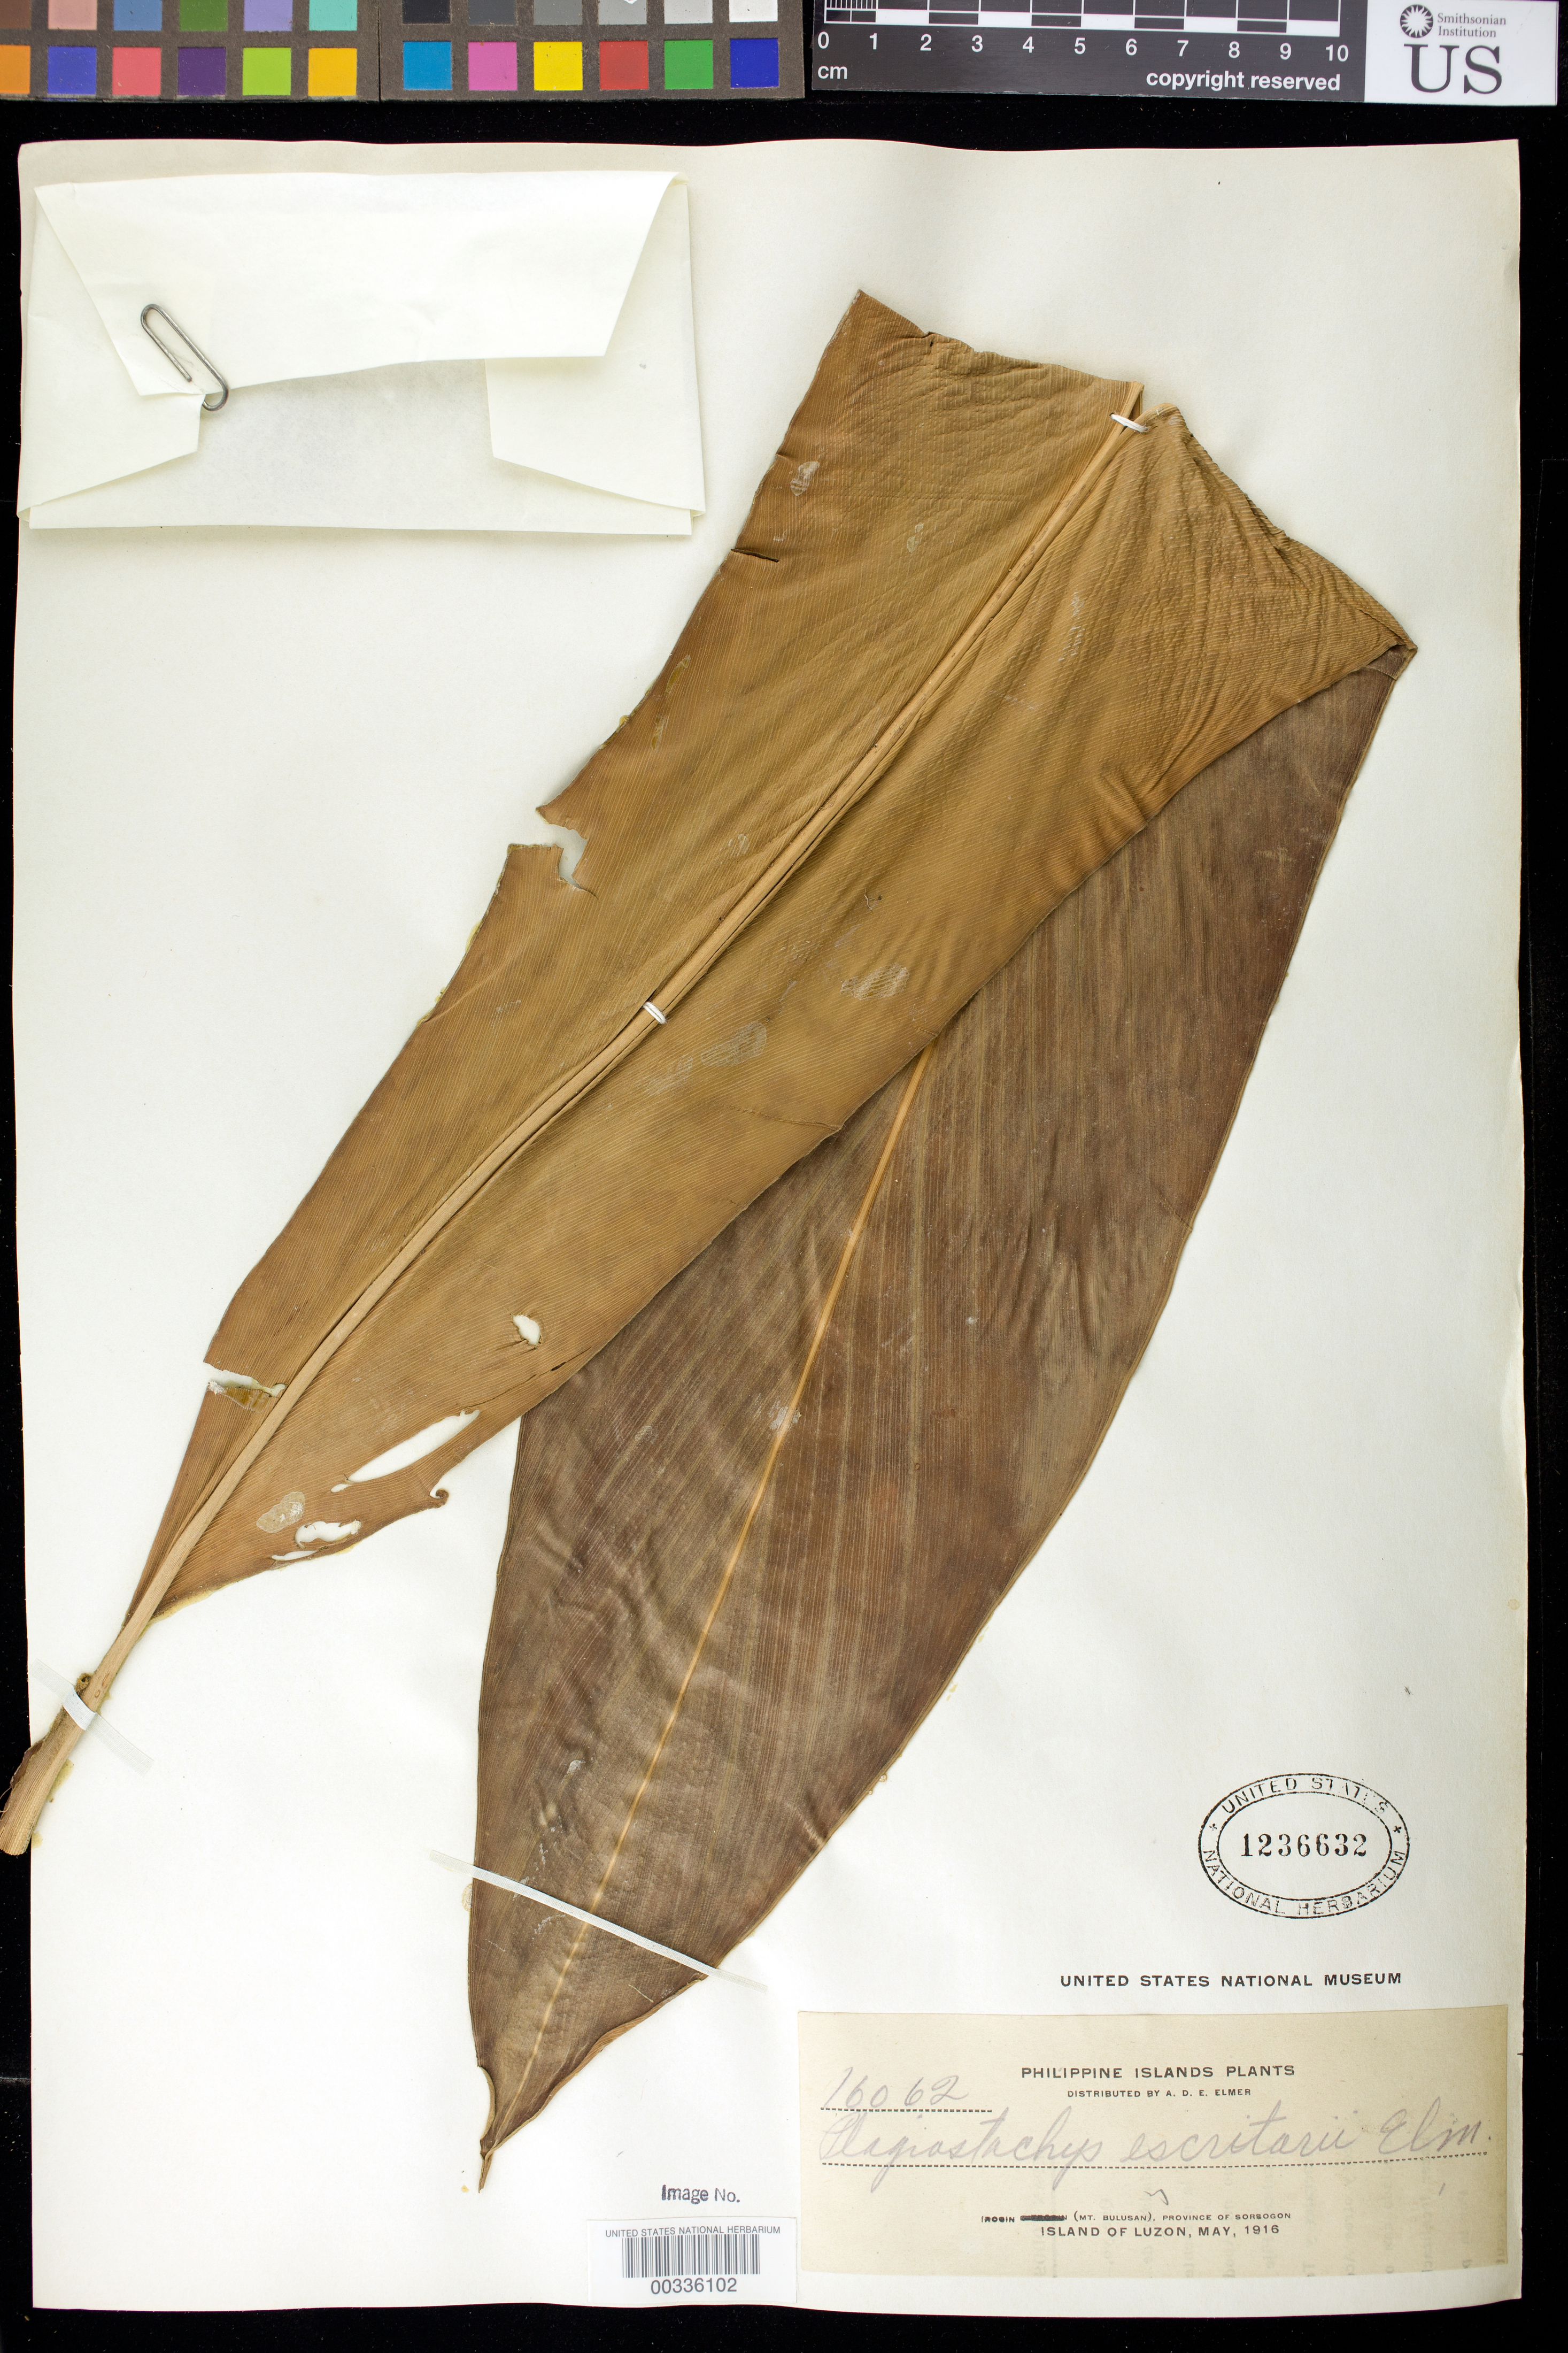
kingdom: Plantae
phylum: Tracheophyta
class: Liliopsida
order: Zingiberales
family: Zingiberaceae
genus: Plagiostachys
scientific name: Plagiostachys escritorii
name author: Elmer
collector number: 16062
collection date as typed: May 1916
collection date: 1916-05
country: Philippines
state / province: Bicol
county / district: Sorsogon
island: Luzon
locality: Irosin (Mt. Bulusan)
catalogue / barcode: US 1236632